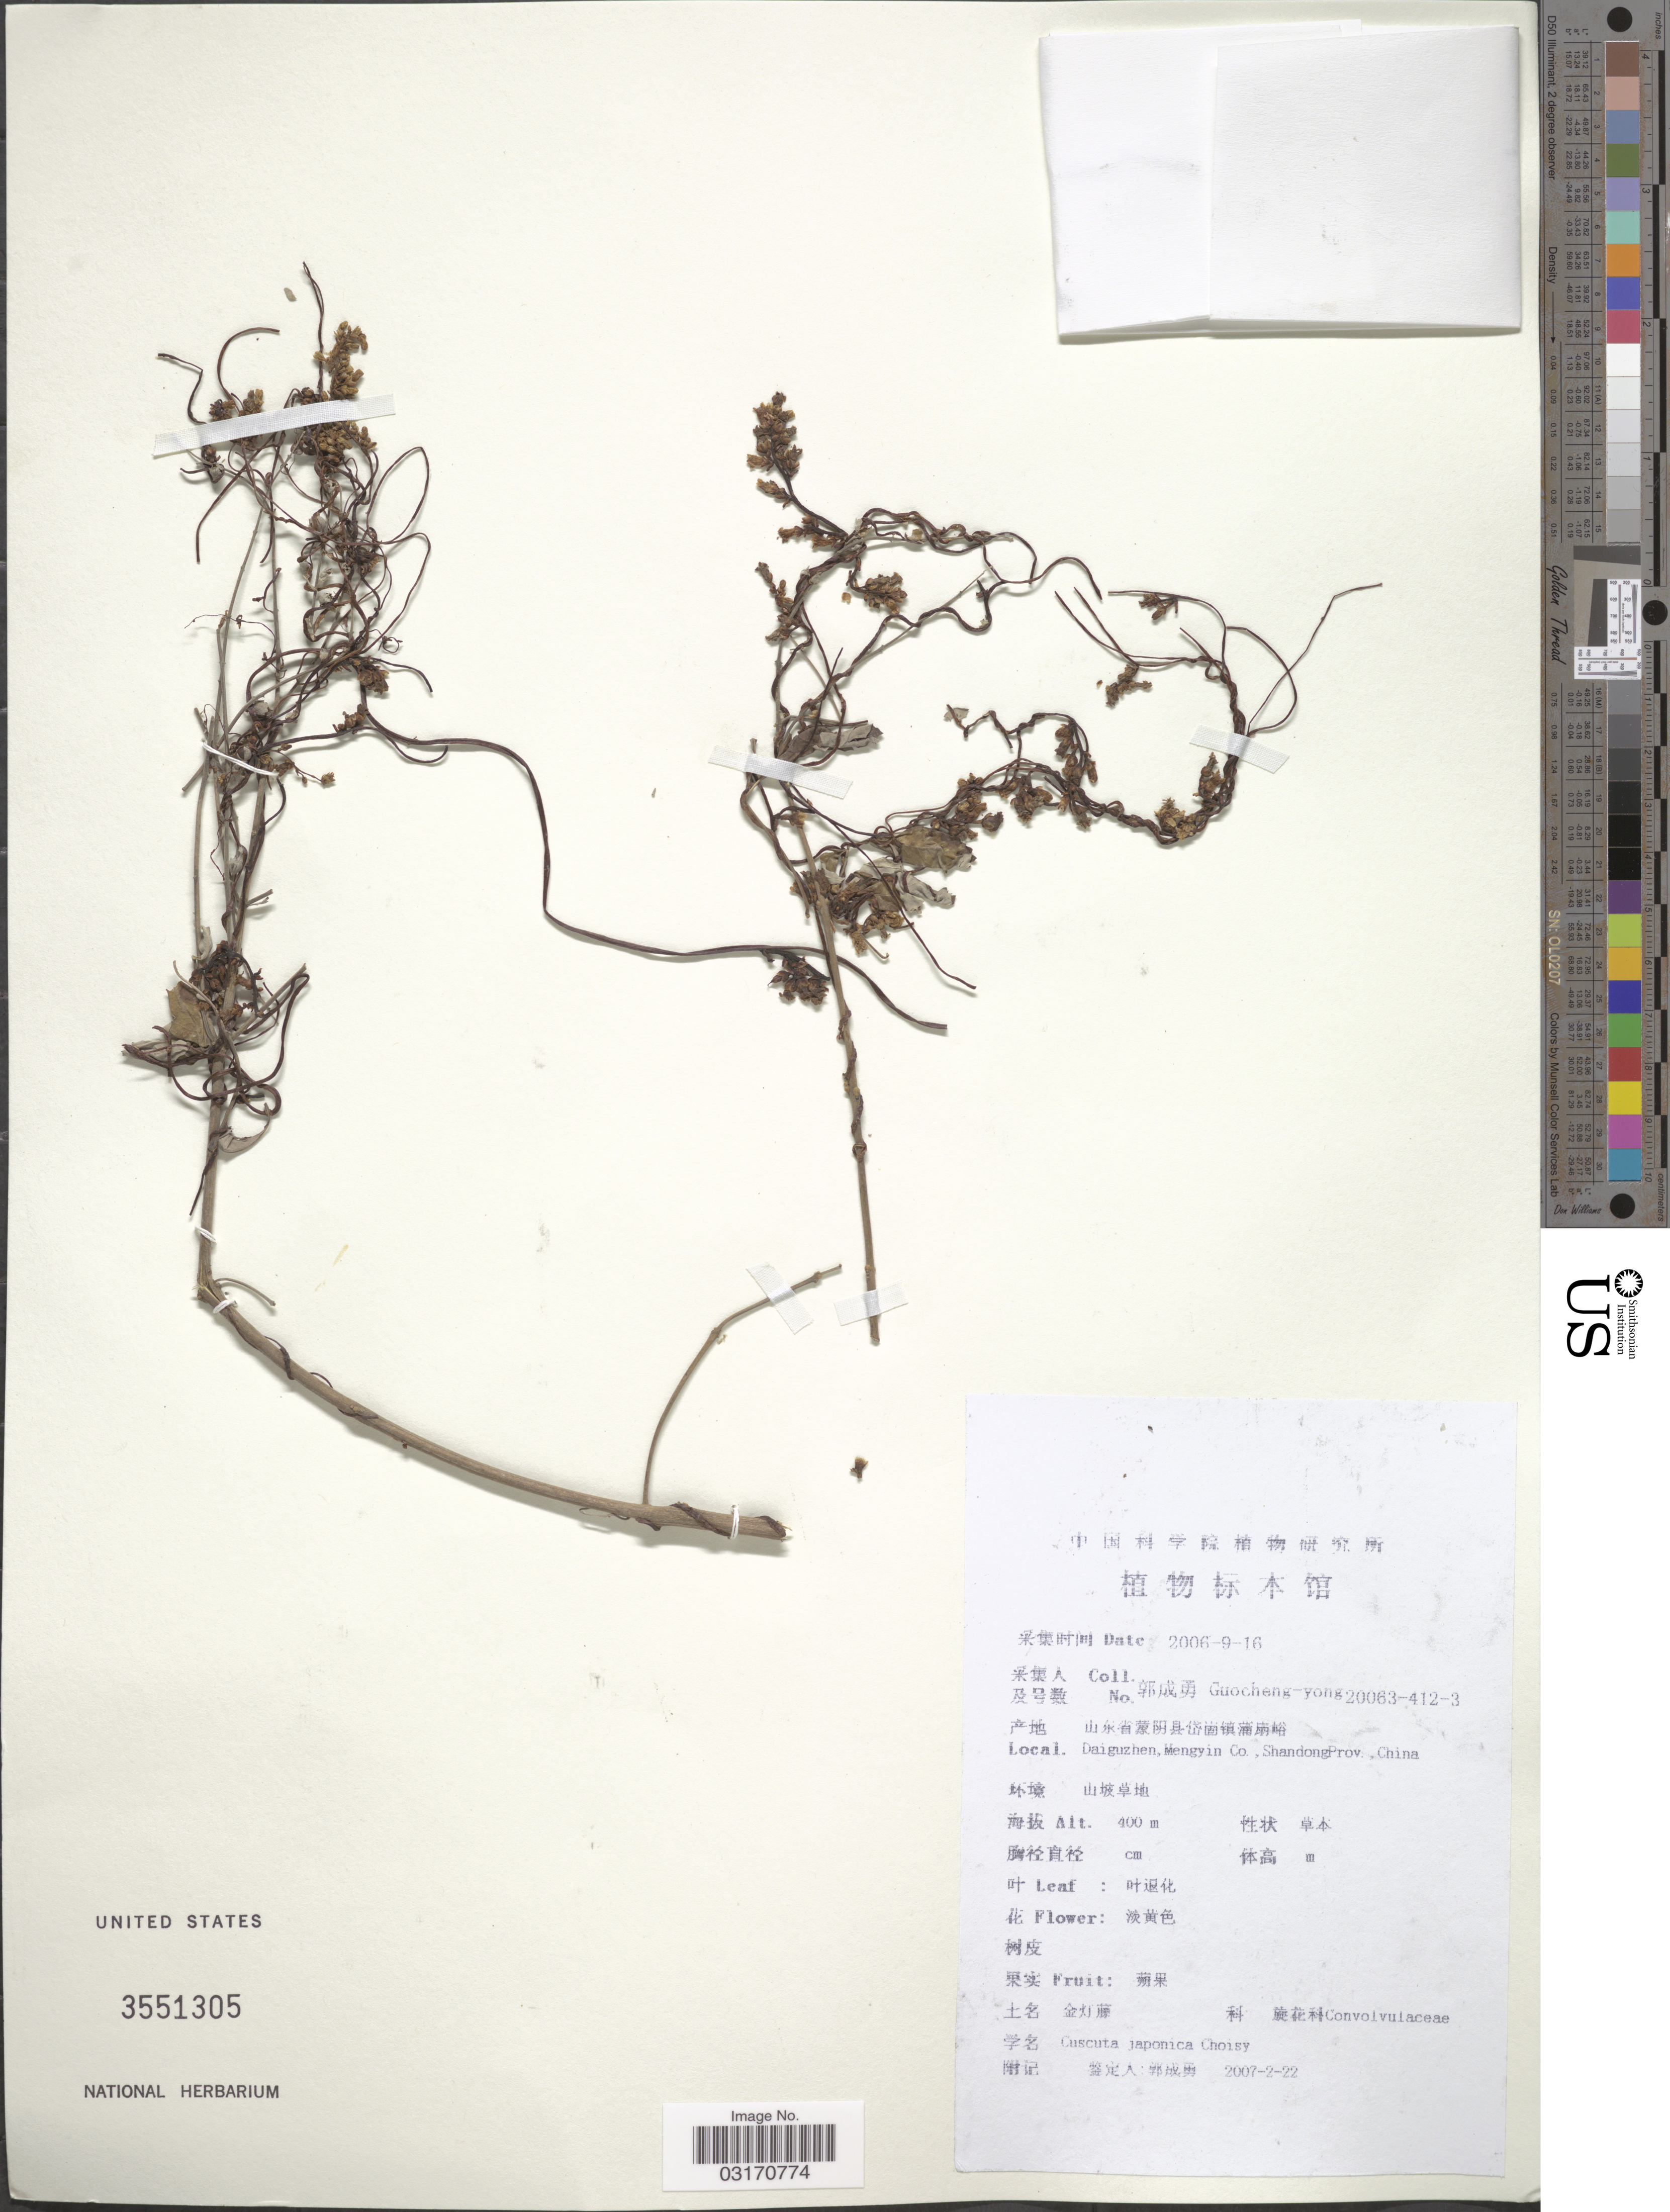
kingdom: Plantae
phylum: Tracheophyta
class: Magnoliopsida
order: Solanales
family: Convolvulaceae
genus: Cuscuta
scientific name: Cuscuta japonica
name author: Choisy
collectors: Guo cheng-yong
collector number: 20063-412-3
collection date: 2006-09-16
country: China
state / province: Shandong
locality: Daiguzhen, Mengyin Co.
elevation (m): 400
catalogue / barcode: US 3551305